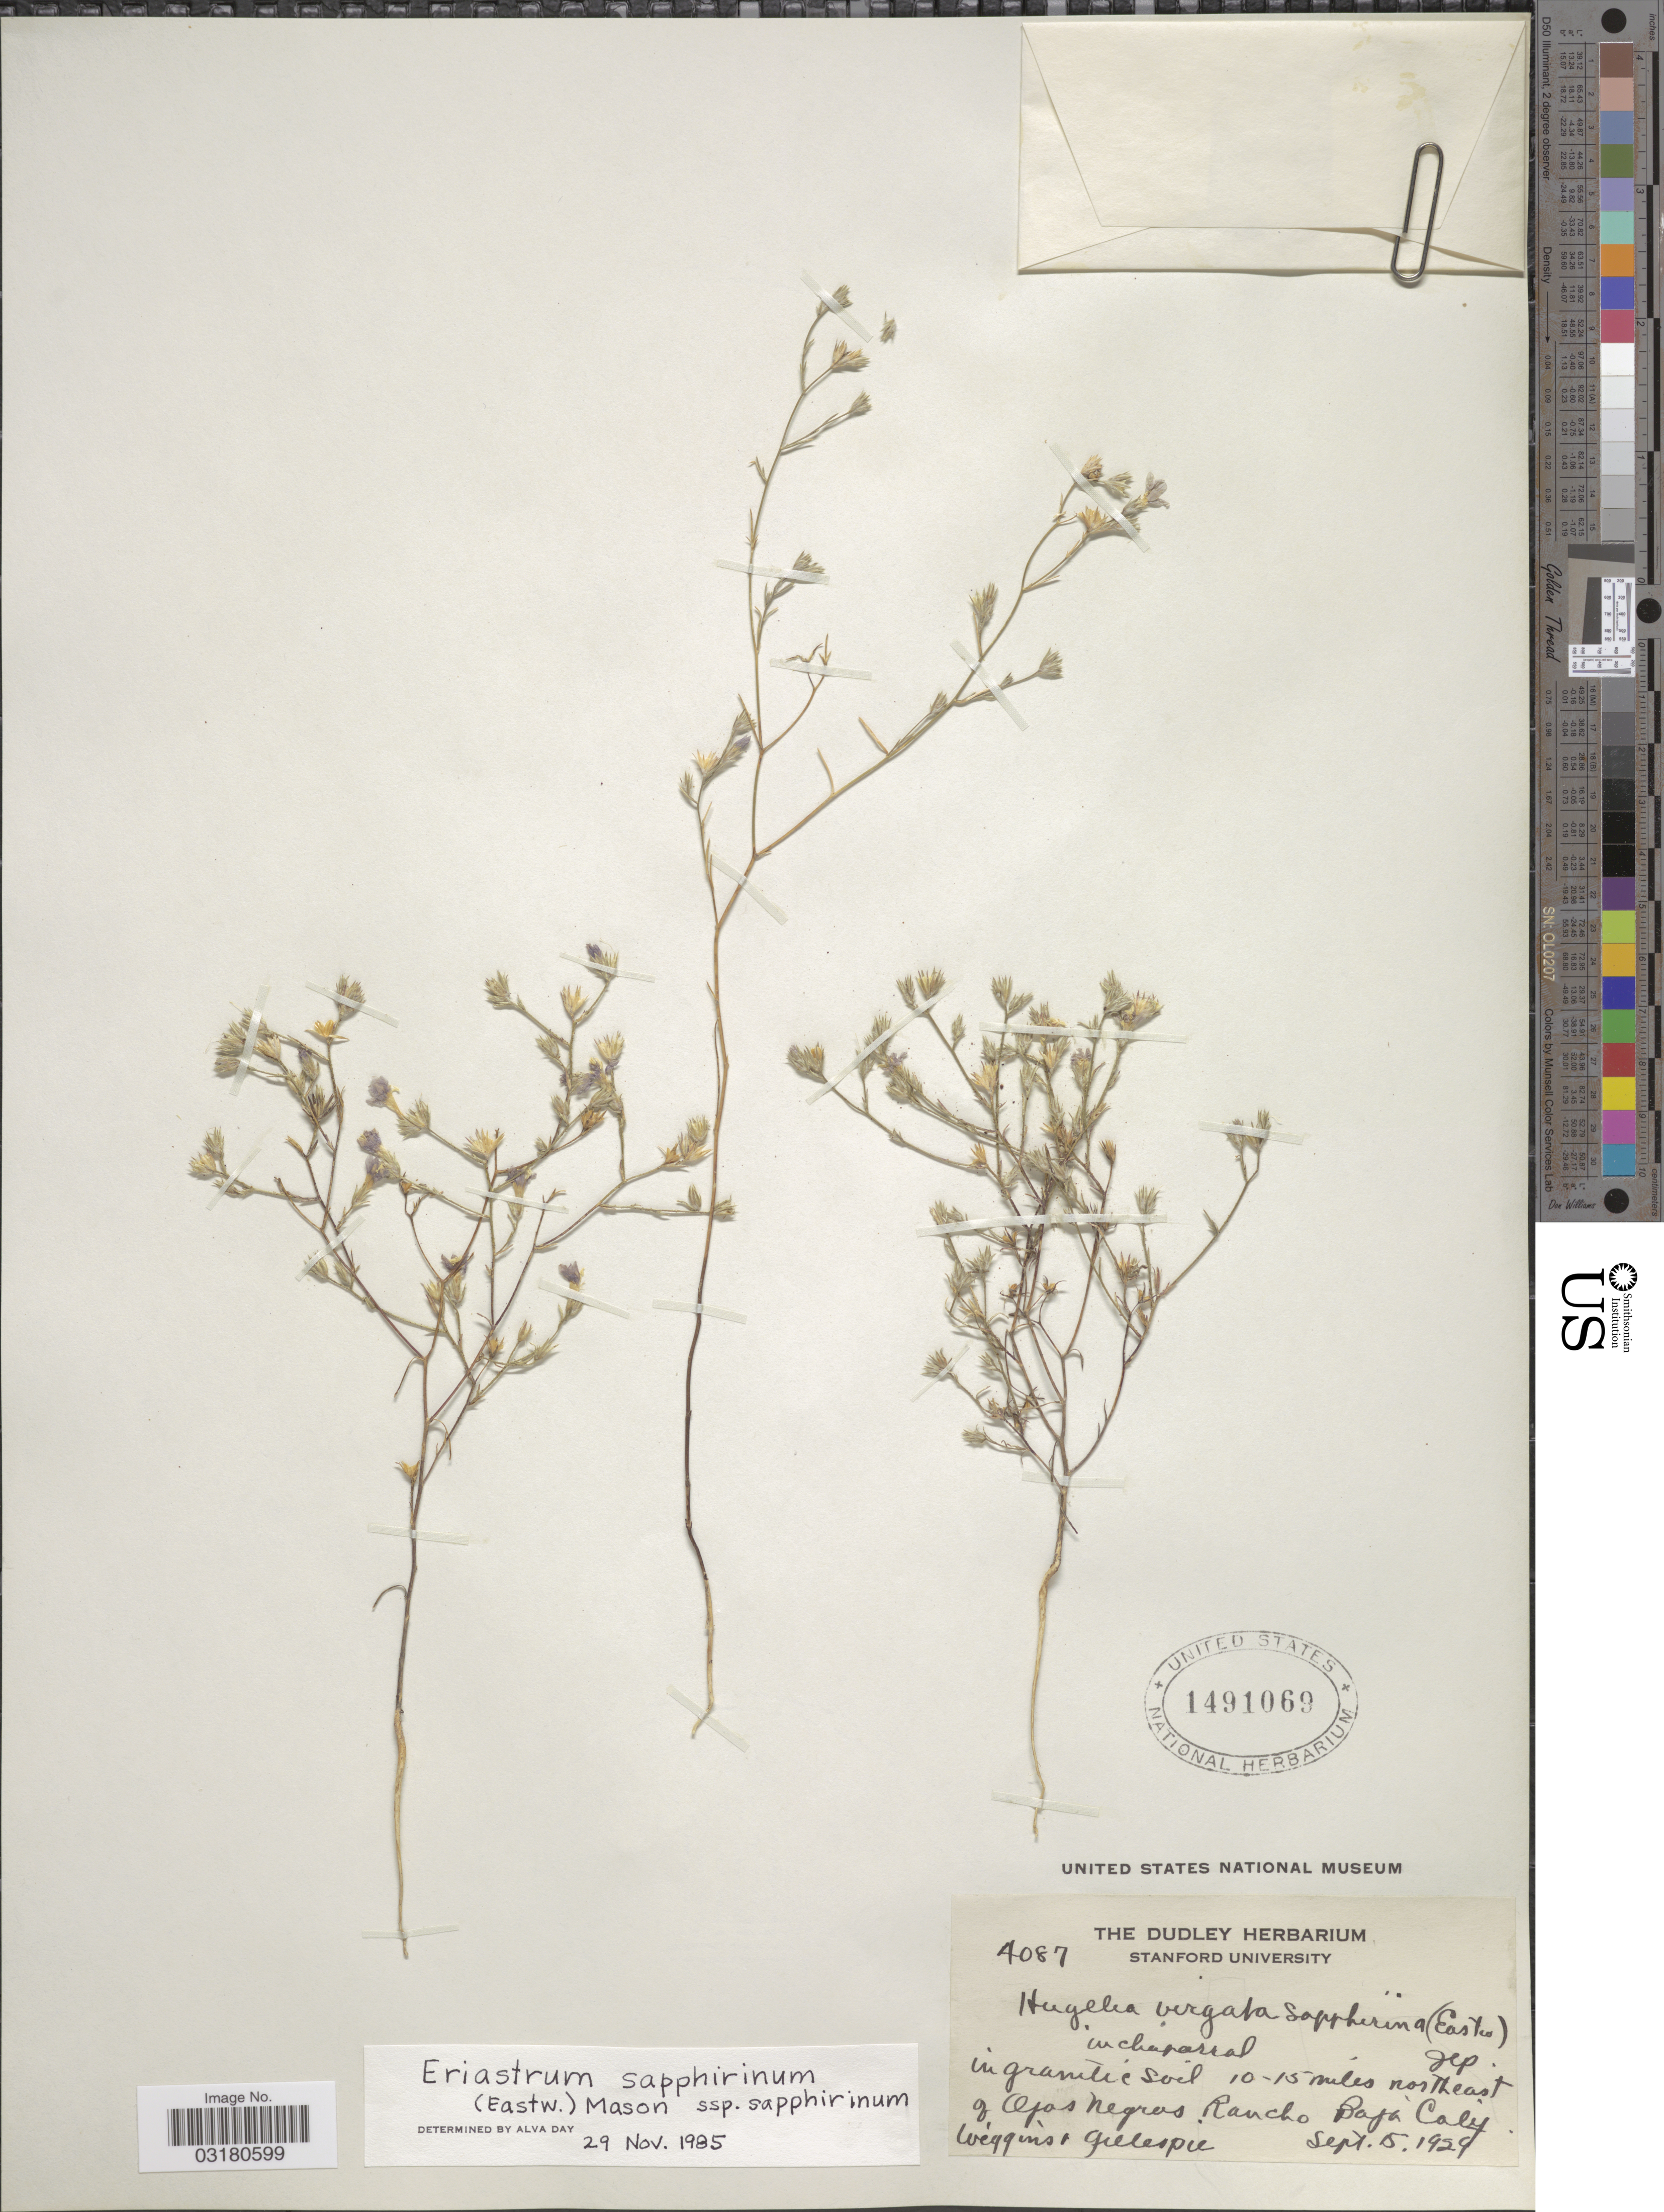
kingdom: Plantae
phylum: Tracheophyta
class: Magnoliopsida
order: Ericales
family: Polemoniaceae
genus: Eriastrum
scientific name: Eriastrum sapphirinum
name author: (Eastw.) H. Mason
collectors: -- Wiggins & -- Gillespie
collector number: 4087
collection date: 1929-09-15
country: Mexico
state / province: Baja California Norte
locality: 10-15 miles northeast of Ojos Negros Rancho.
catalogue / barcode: US 1491069